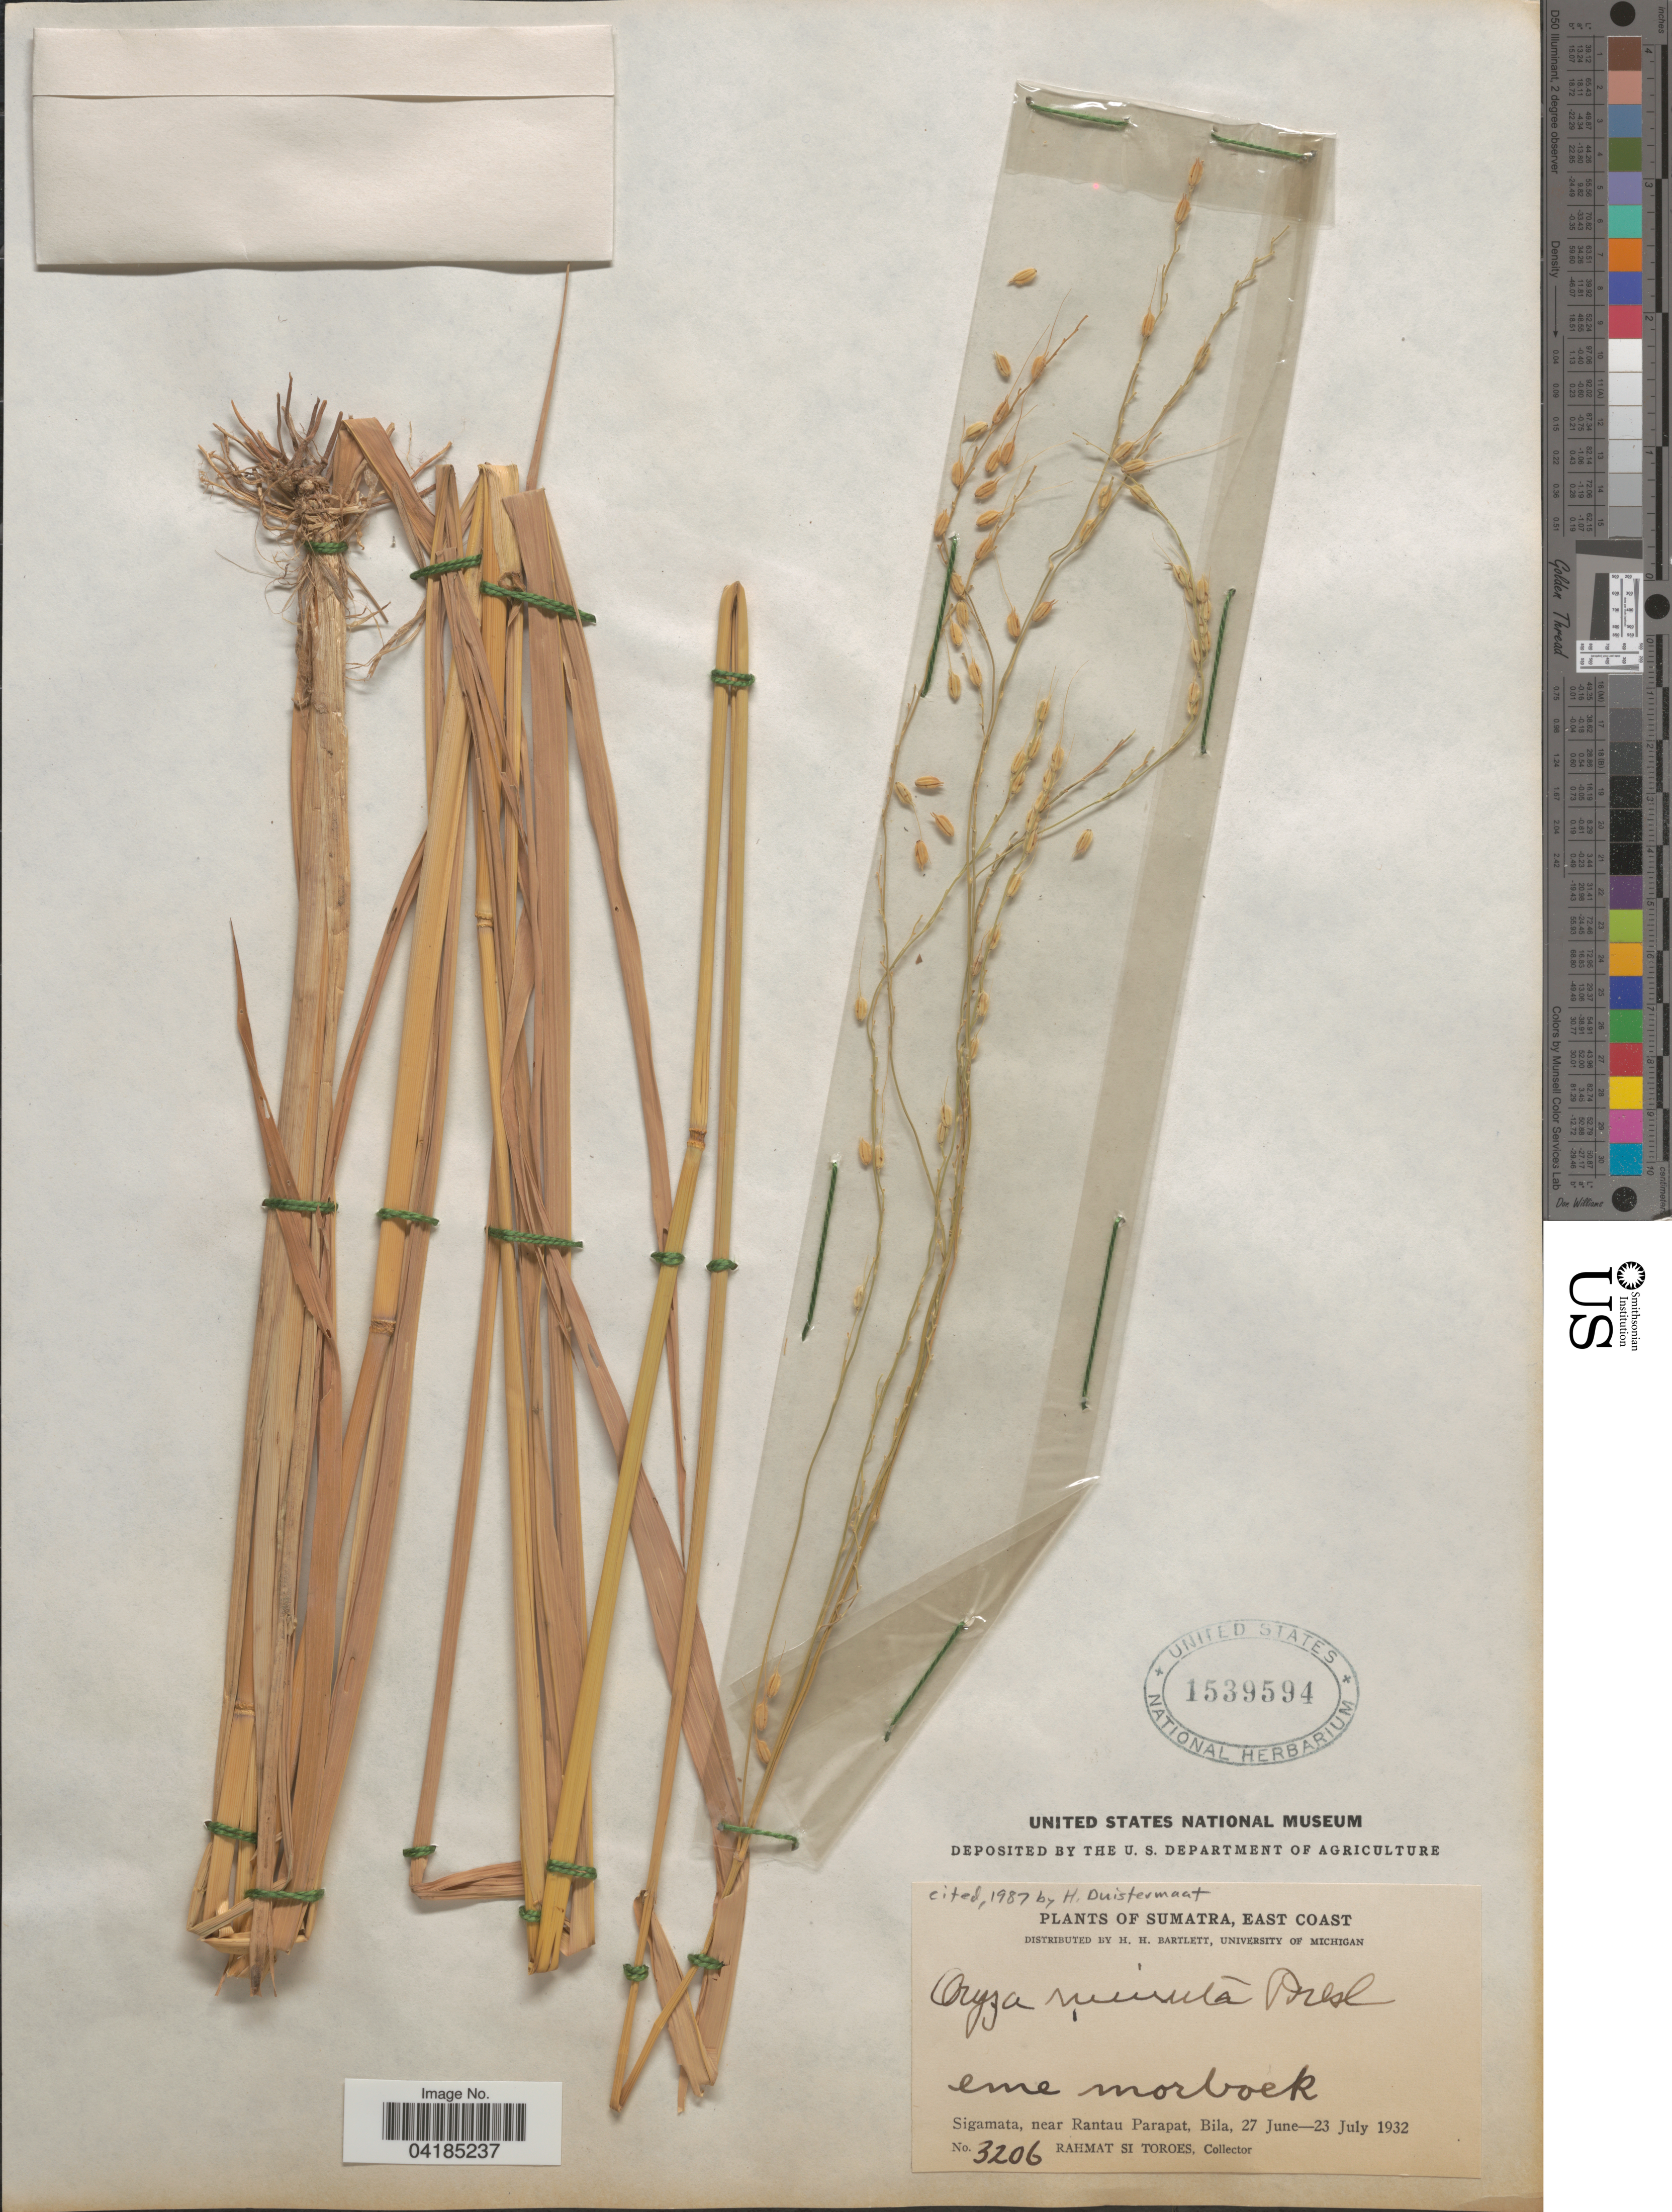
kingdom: Plantae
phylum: Tracheophyta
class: Liliopsida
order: Poales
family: Poaceae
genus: Oryza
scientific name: Oryza latifolia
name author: Desv.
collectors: Rahmat Si Boeea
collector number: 3206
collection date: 1932-06-27/1932-07-23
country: Indonesia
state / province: Sumatra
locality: East Coast. Sigamata, near Rantau Parapat, Bila.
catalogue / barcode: US 1539594